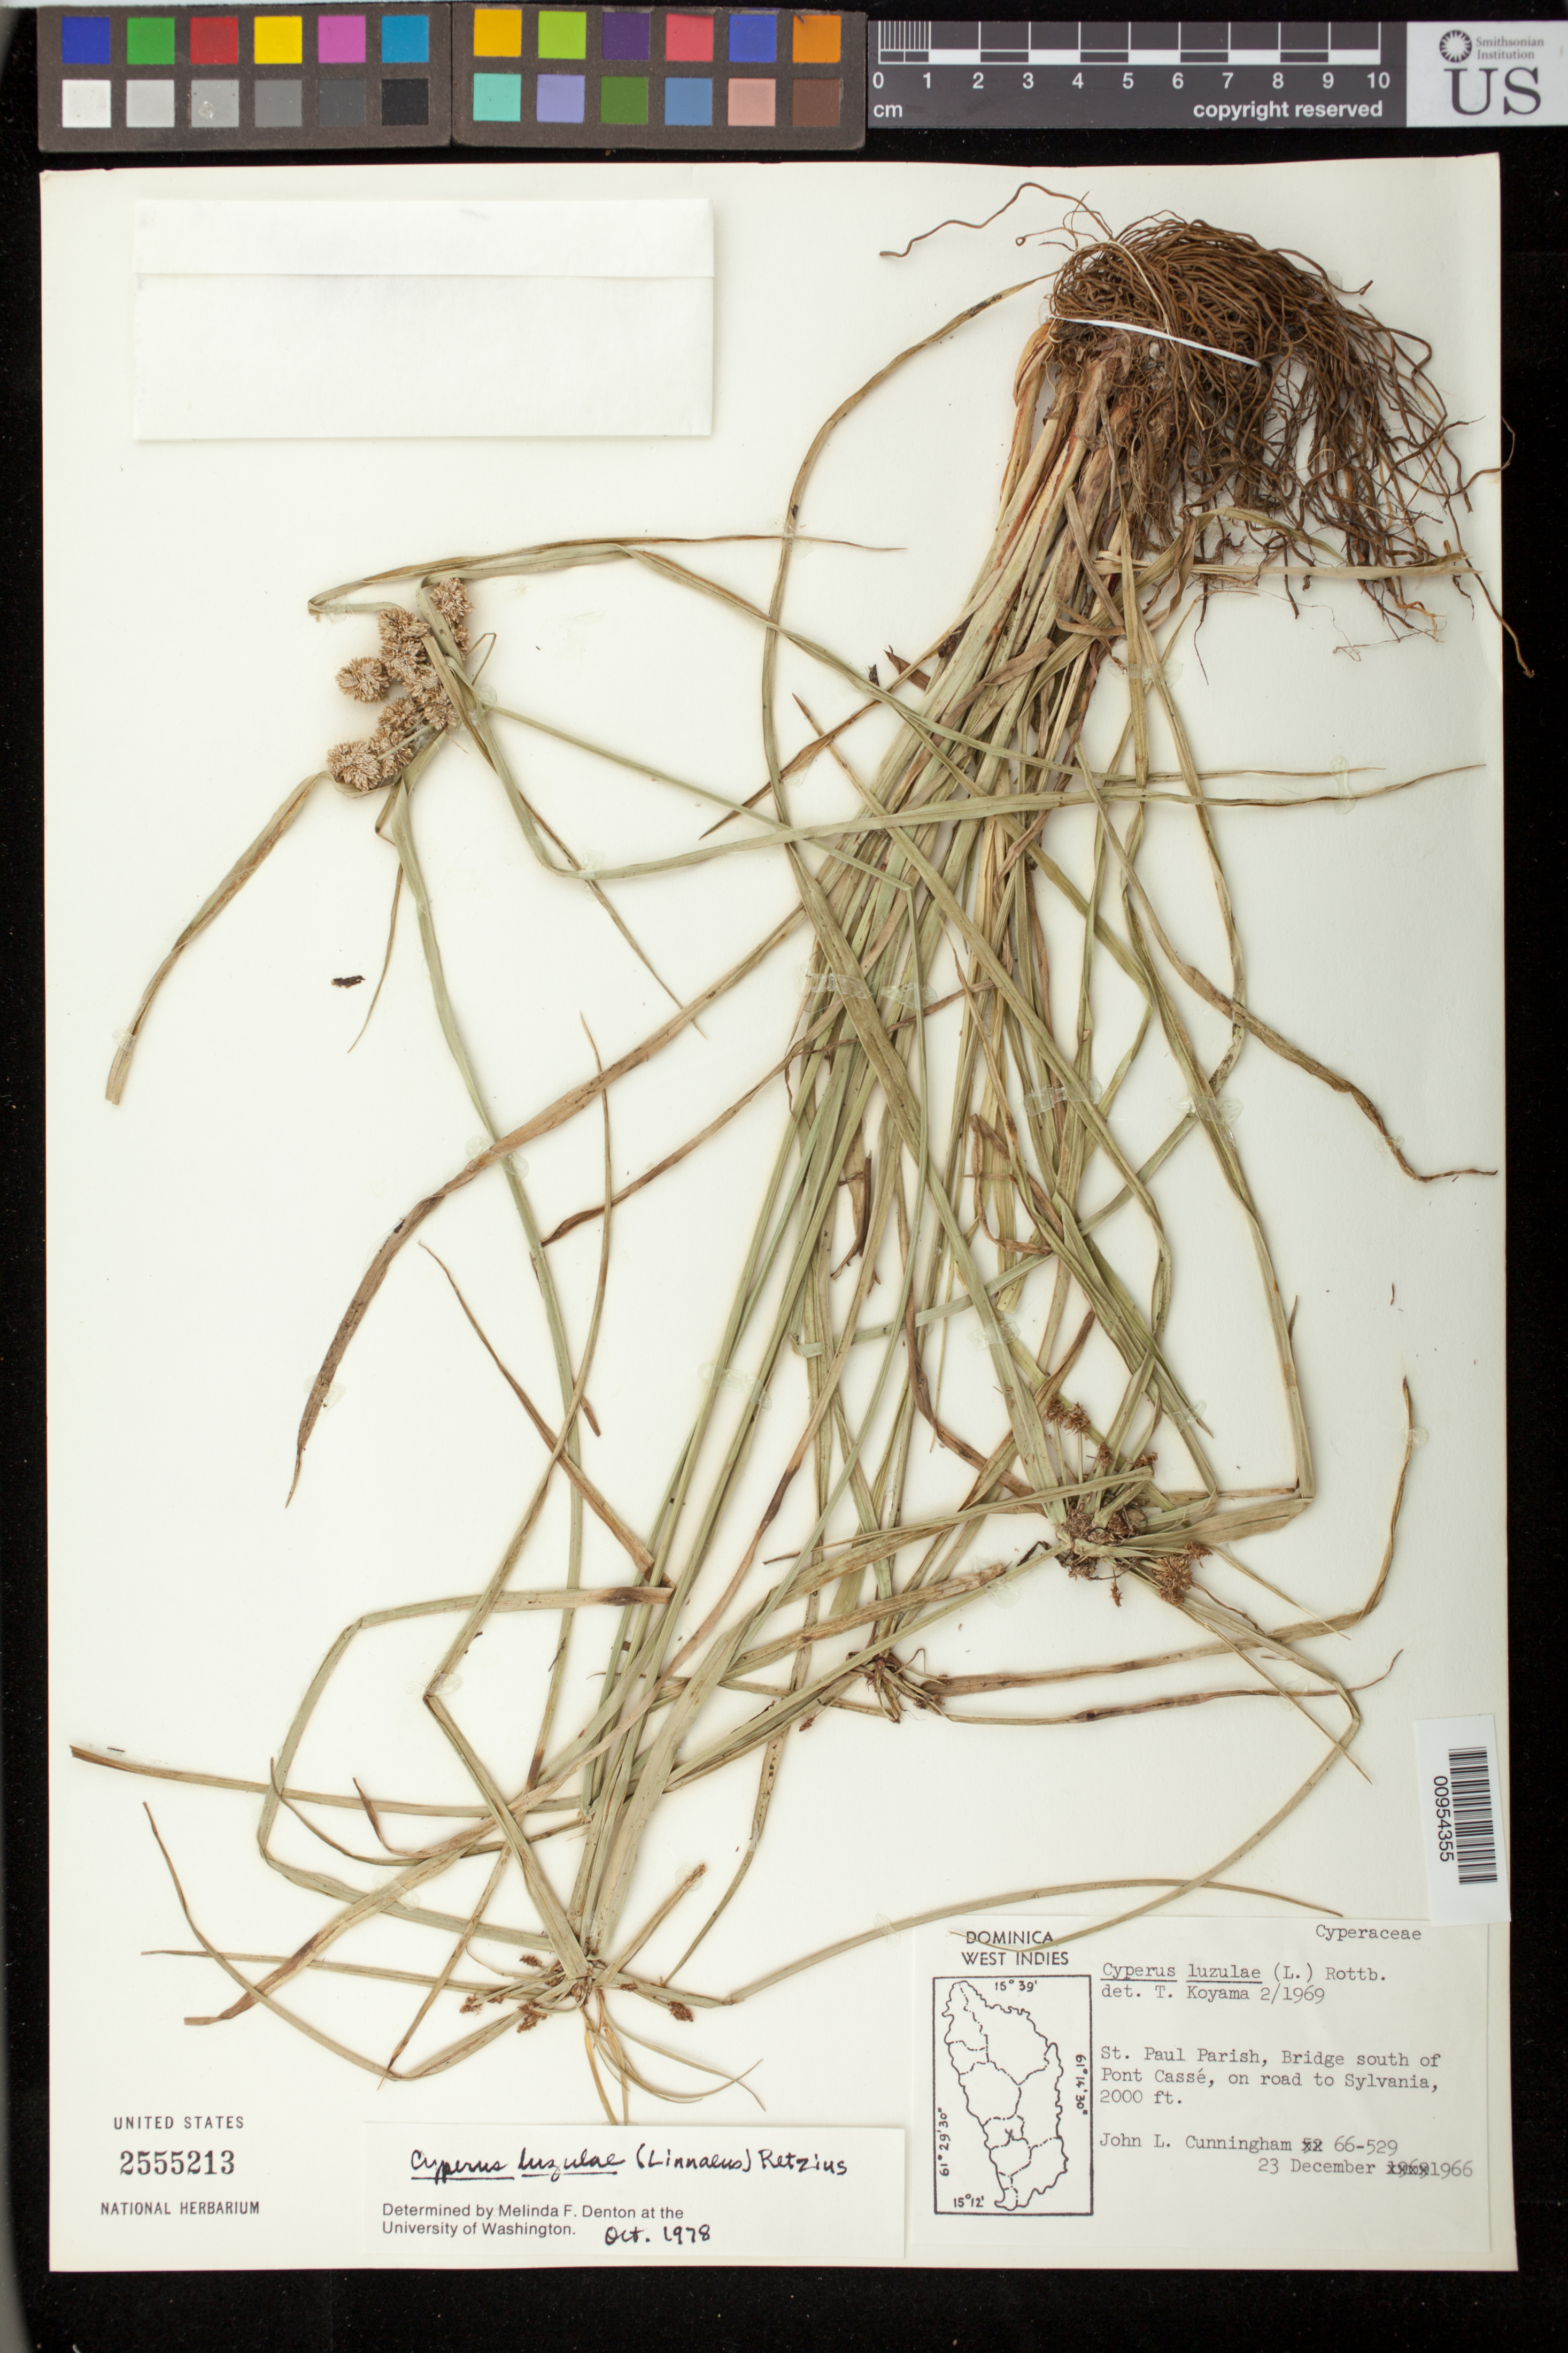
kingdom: Plantae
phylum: Tracheophyta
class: Liliopsida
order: Poales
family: Cyperaceae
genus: Cyperus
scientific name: Cyperus luzulae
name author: (L.) Rottb. ex Retz.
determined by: Denton, M. F.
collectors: J. Cunningham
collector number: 66529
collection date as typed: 23 Dec 1966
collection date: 1966-12-23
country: Dominica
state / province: St. Paul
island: Dominica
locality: Bridge south of Pont Cassé, on road to Sylvania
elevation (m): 610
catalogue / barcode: US 2555213